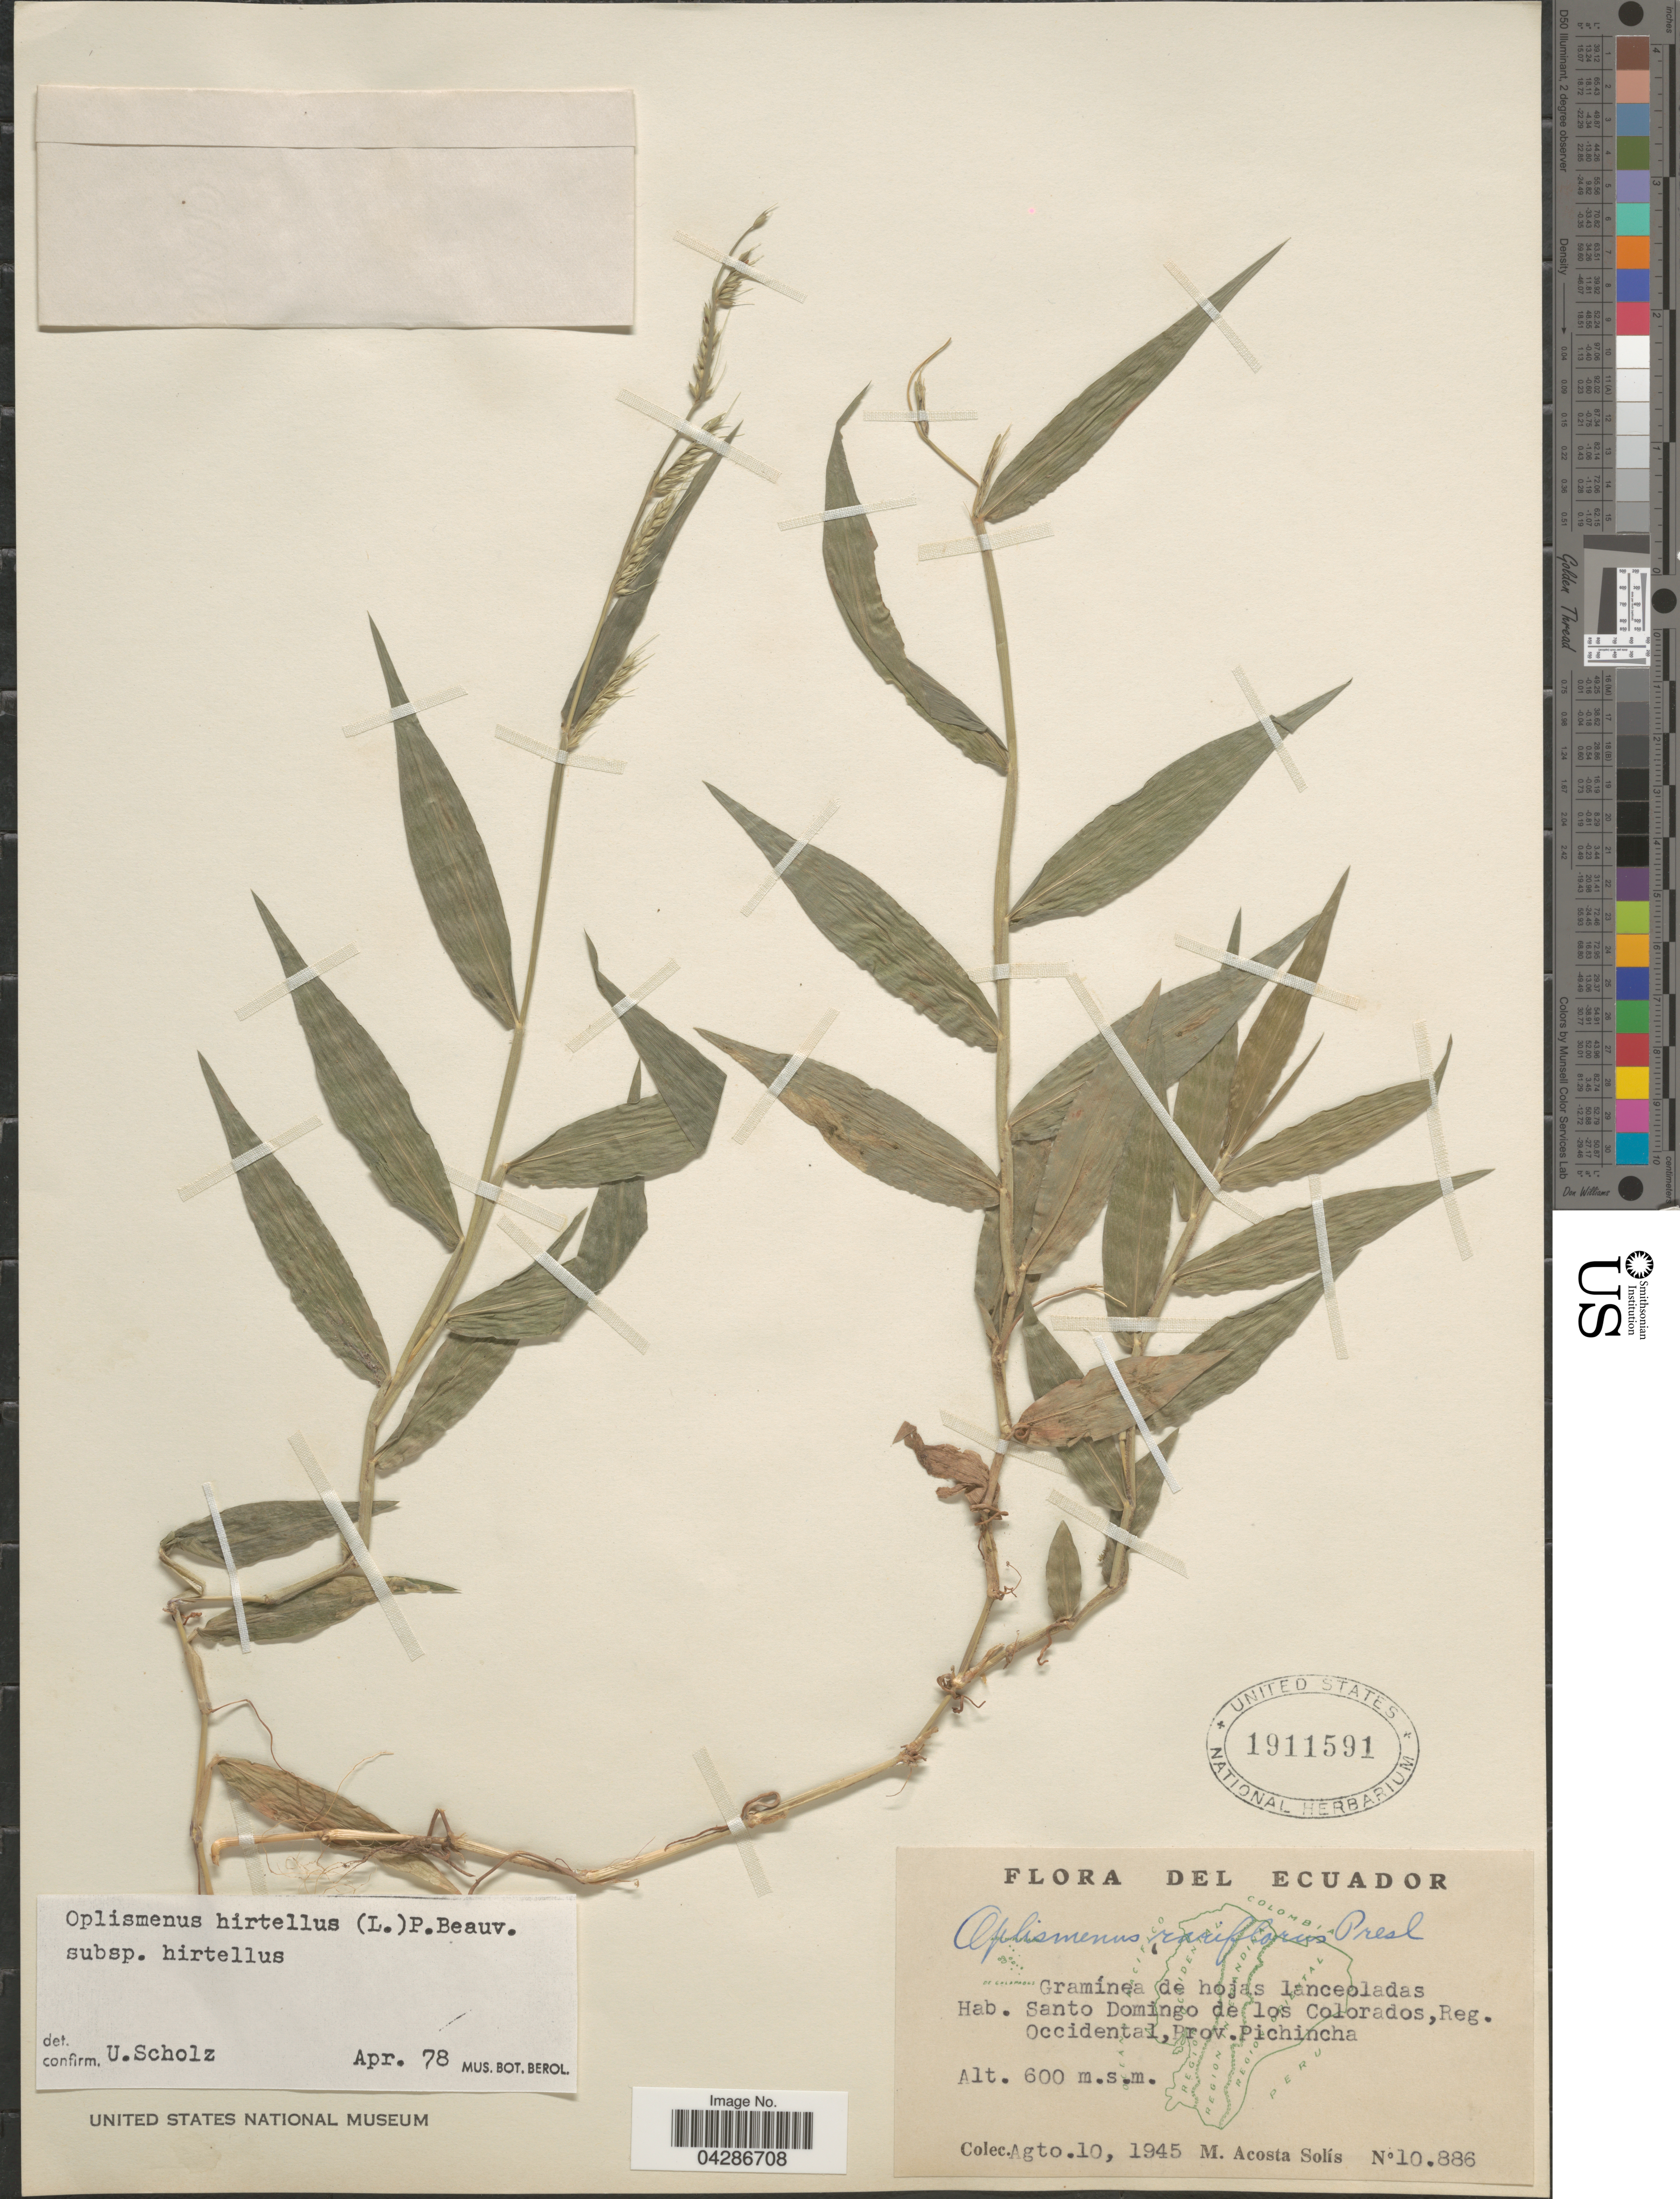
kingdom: Plantae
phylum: Tracheophyta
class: Liliopsida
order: Poales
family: Poaceae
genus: Oplismenus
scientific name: Oplismenus hirtellus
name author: (L.) P. Beauv.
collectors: M. Acosta Solis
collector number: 10886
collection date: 1945-08-10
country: Ecuador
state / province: Pichincha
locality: Santo Domingo de los Colorados, Reg. Occidental.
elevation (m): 600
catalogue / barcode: US 1911591